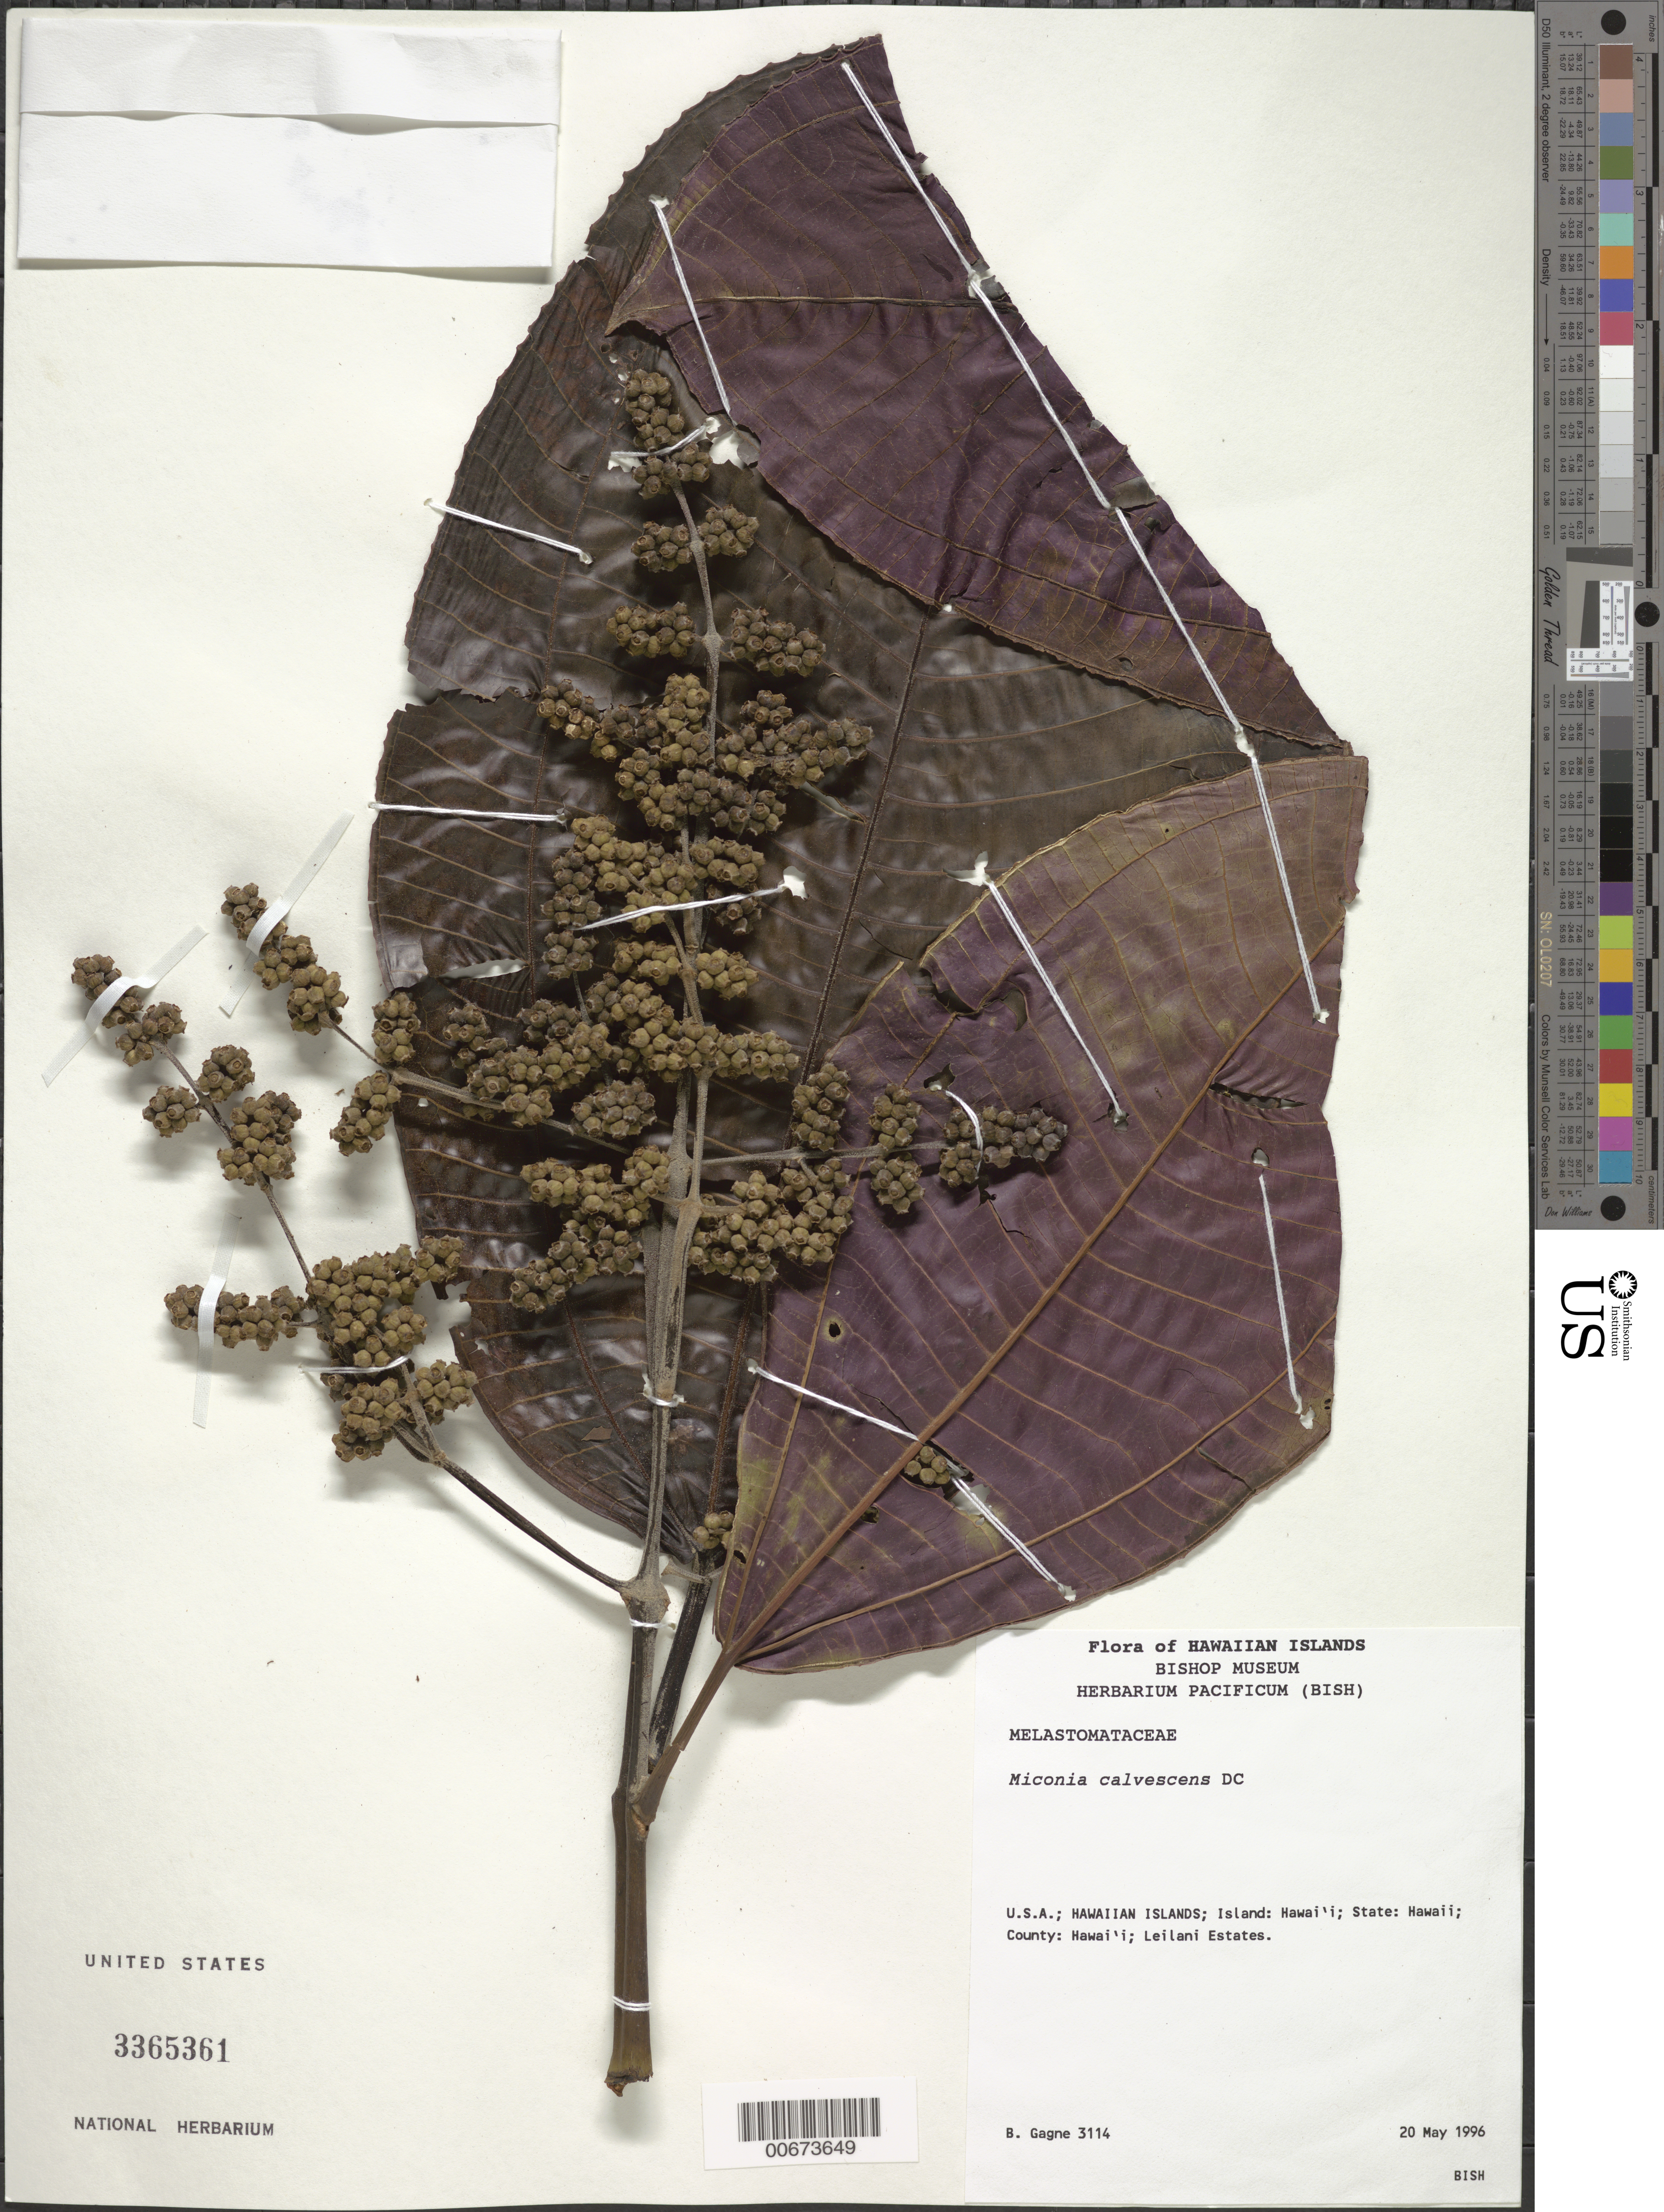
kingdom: Plantae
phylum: Tracheophyta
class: Magnoliopsida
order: Myrtales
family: Melastomataceae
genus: Miconia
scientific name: Miconia calvescens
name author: DC.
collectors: B. H. Gagné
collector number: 3114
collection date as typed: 20 May 1996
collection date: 1996-05-20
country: United States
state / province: Hawaii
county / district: Hawaii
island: Hawaii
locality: Leilani Estates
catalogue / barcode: US 3365361